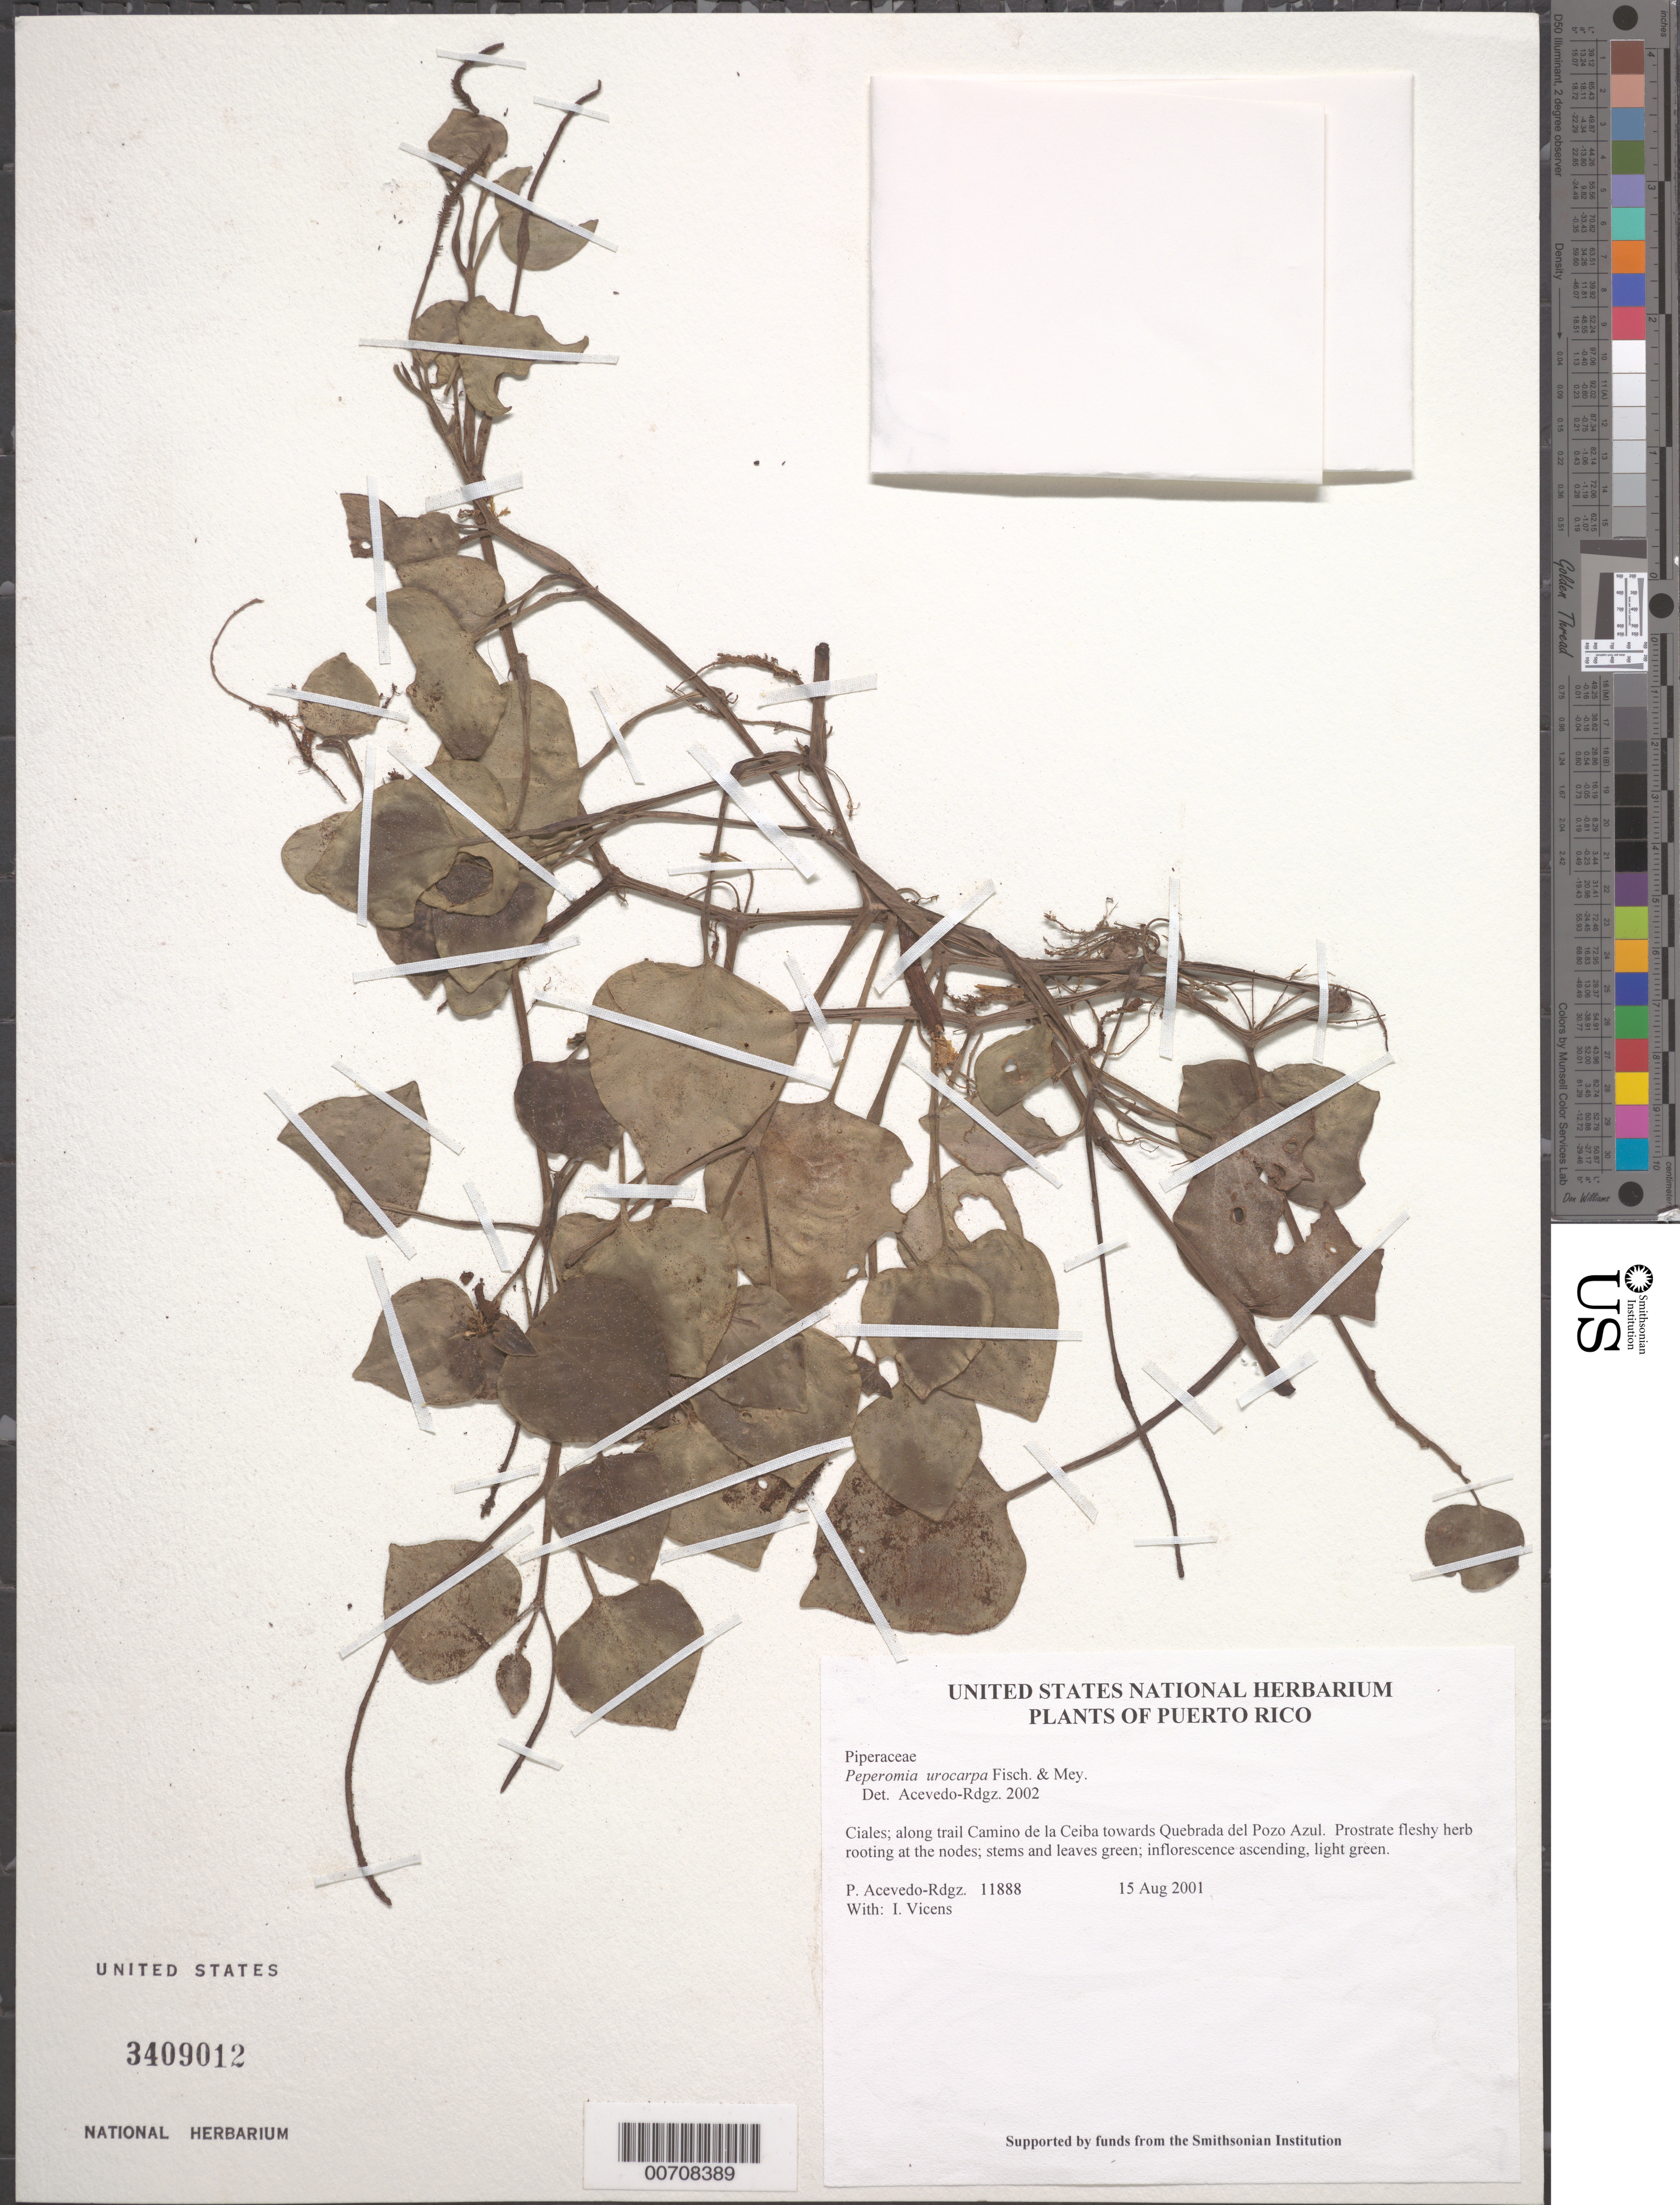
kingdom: Plantae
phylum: Tracheophyta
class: Magnoliopsida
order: Piperales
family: Piperaceae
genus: Peperomia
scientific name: Peperomia urocarpa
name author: Fisch. & C.A. Mey.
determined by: Acevedo-Rodríguez, P., (BOT), Smithsonian Institution - National Museum of Natural History (UNITED STATES)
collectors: P. Acevedo-Rodr. & I. Vicens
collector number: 11888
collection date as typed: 15 Aug 2001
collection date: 2001-08-15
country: Puerto Rico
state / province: Ciales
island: Puerto Rico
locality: Ciales; along trail Camino de la Ceiba towards Quebrada del Pozo Azul.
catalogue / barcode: US 3409012